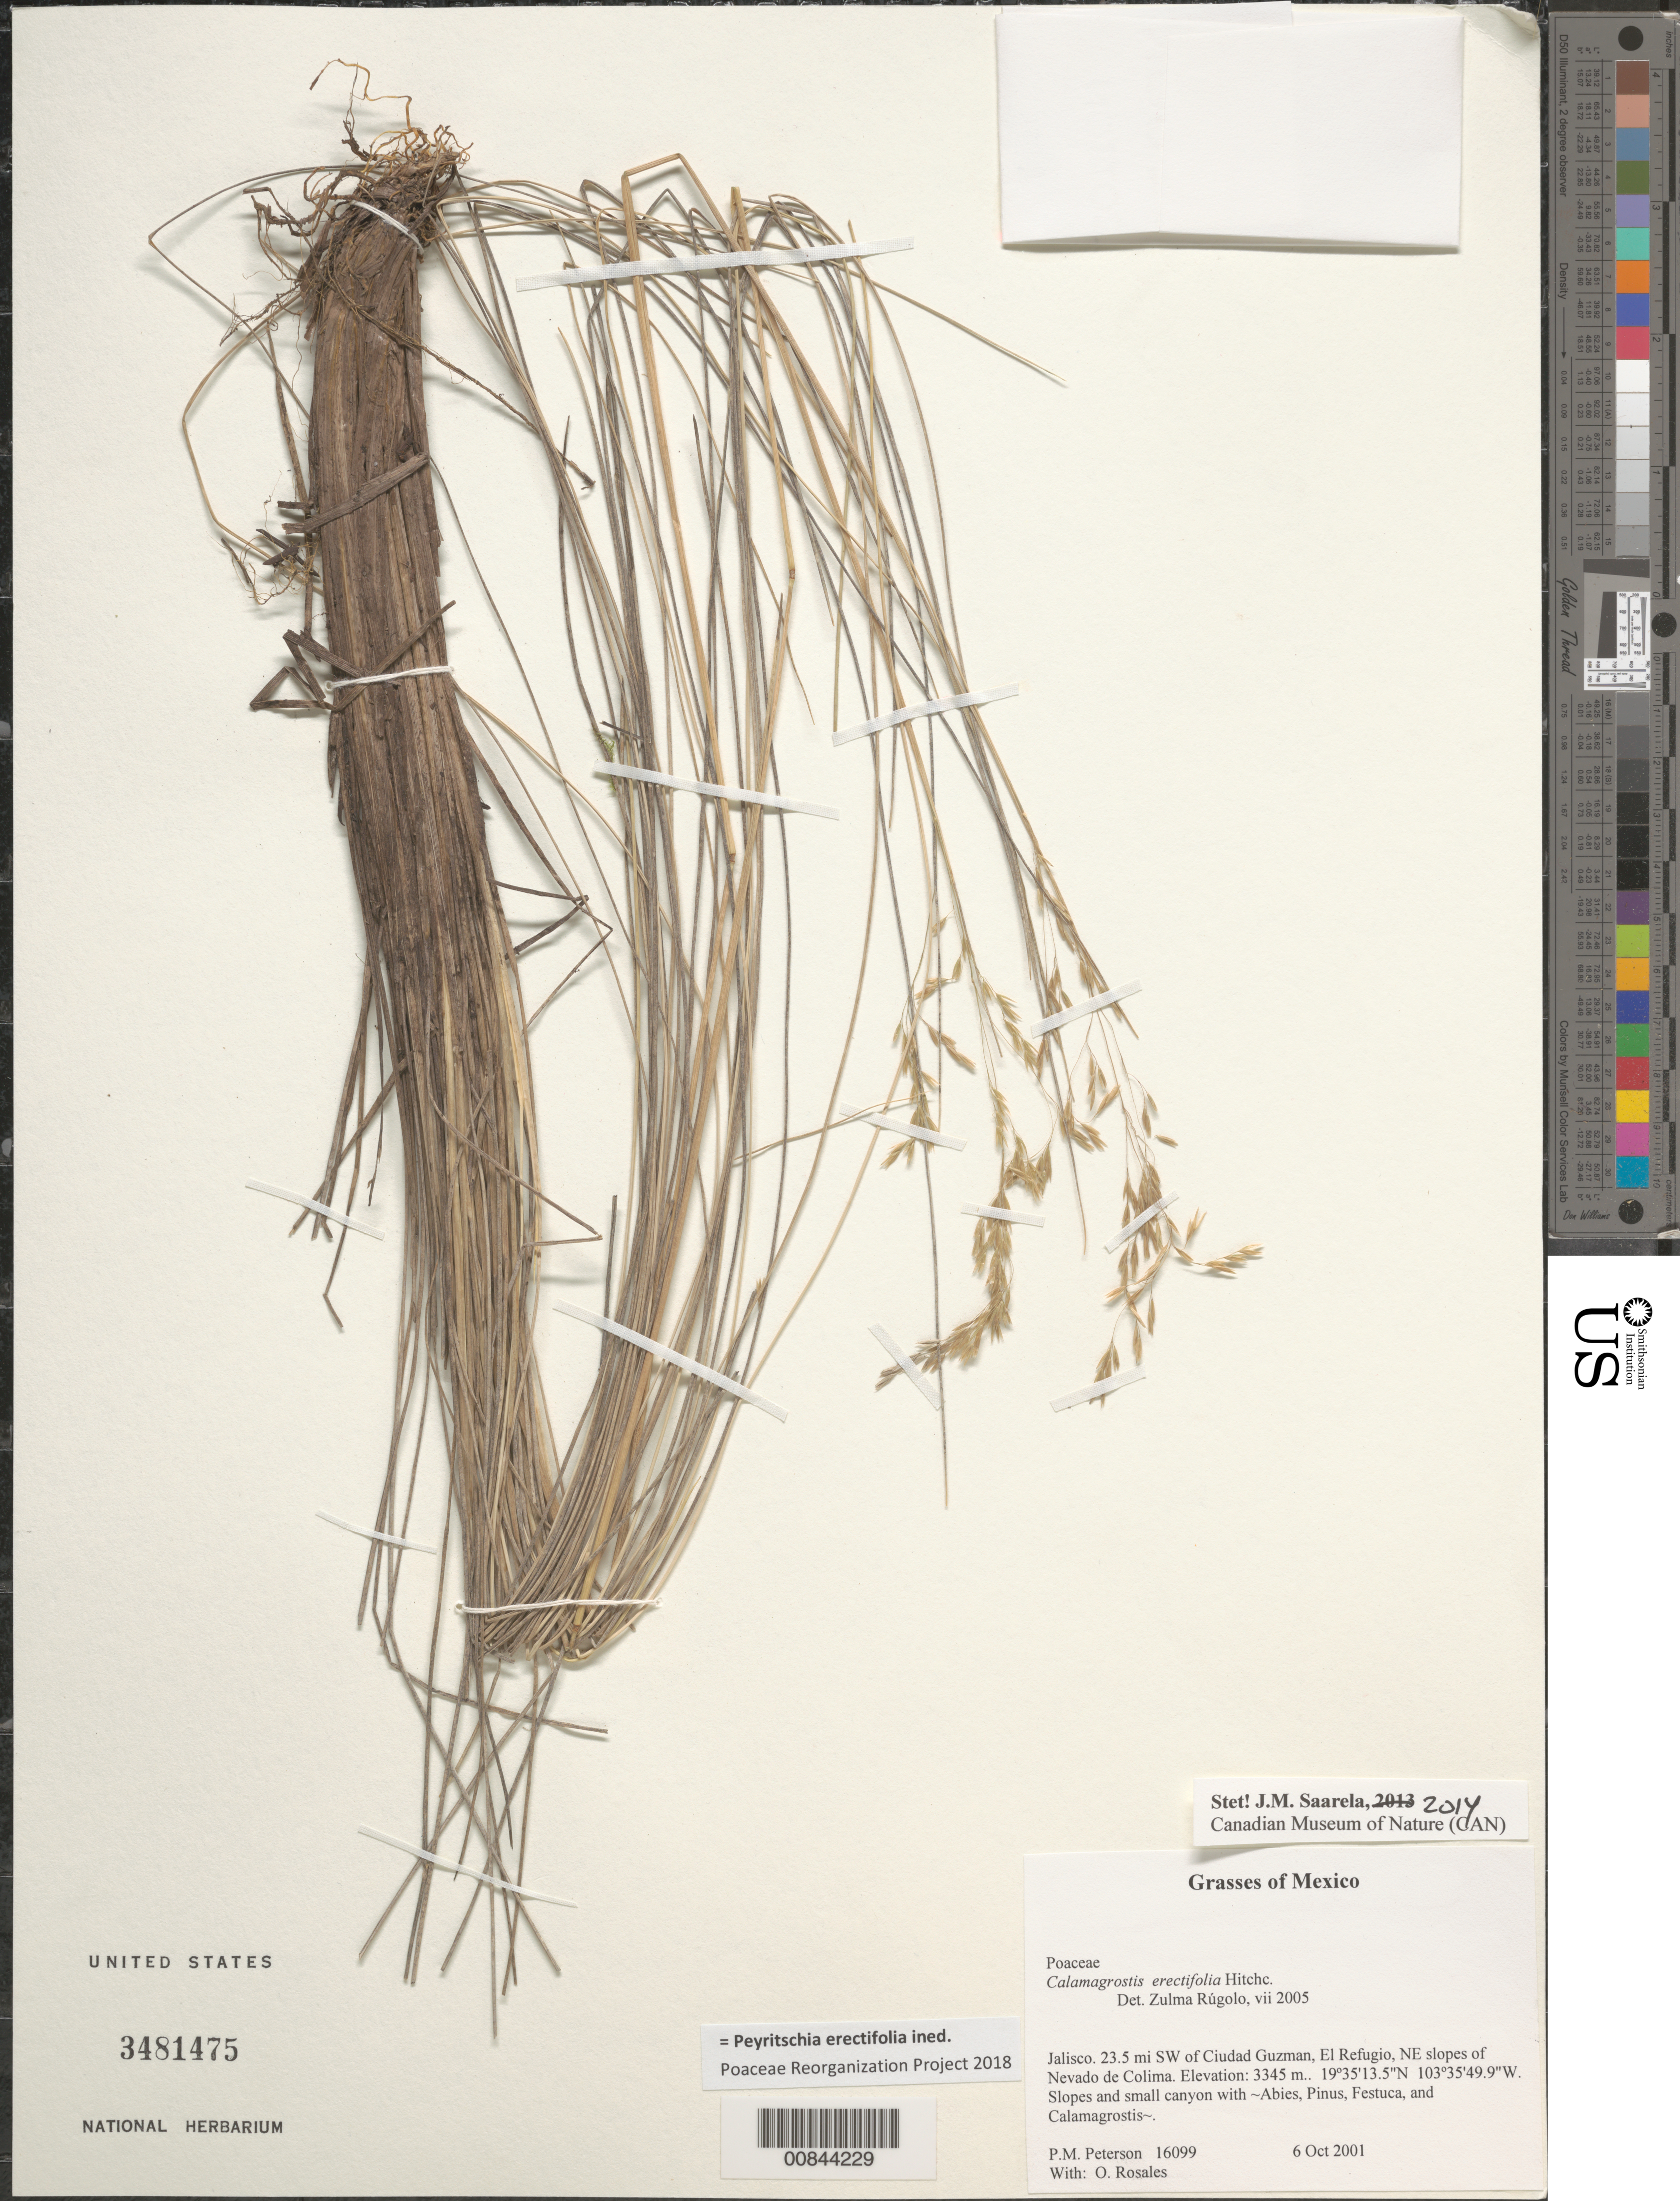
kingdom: Plantae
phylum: Tracheophyta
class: Liliopsida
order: Poales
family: Poaceae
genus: Peyritschia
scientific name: Peyritschia erectifolia ined.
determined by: Poaceae Reorganization Project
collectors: P. M. Peterson & O. Rosales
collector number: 16099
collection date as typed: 06 Oct 2001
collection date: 2001-10-06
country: Mexico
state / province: Jalisco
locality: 23.5 mi SW of Ciudad Guzman, El Refugio, NE slopes of Nevado de Colima.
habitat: Slopes and small canyon with ~Abies, Pinus, Festuca, and Calamagrostis~.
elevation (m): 3345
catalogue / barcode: US 3481475